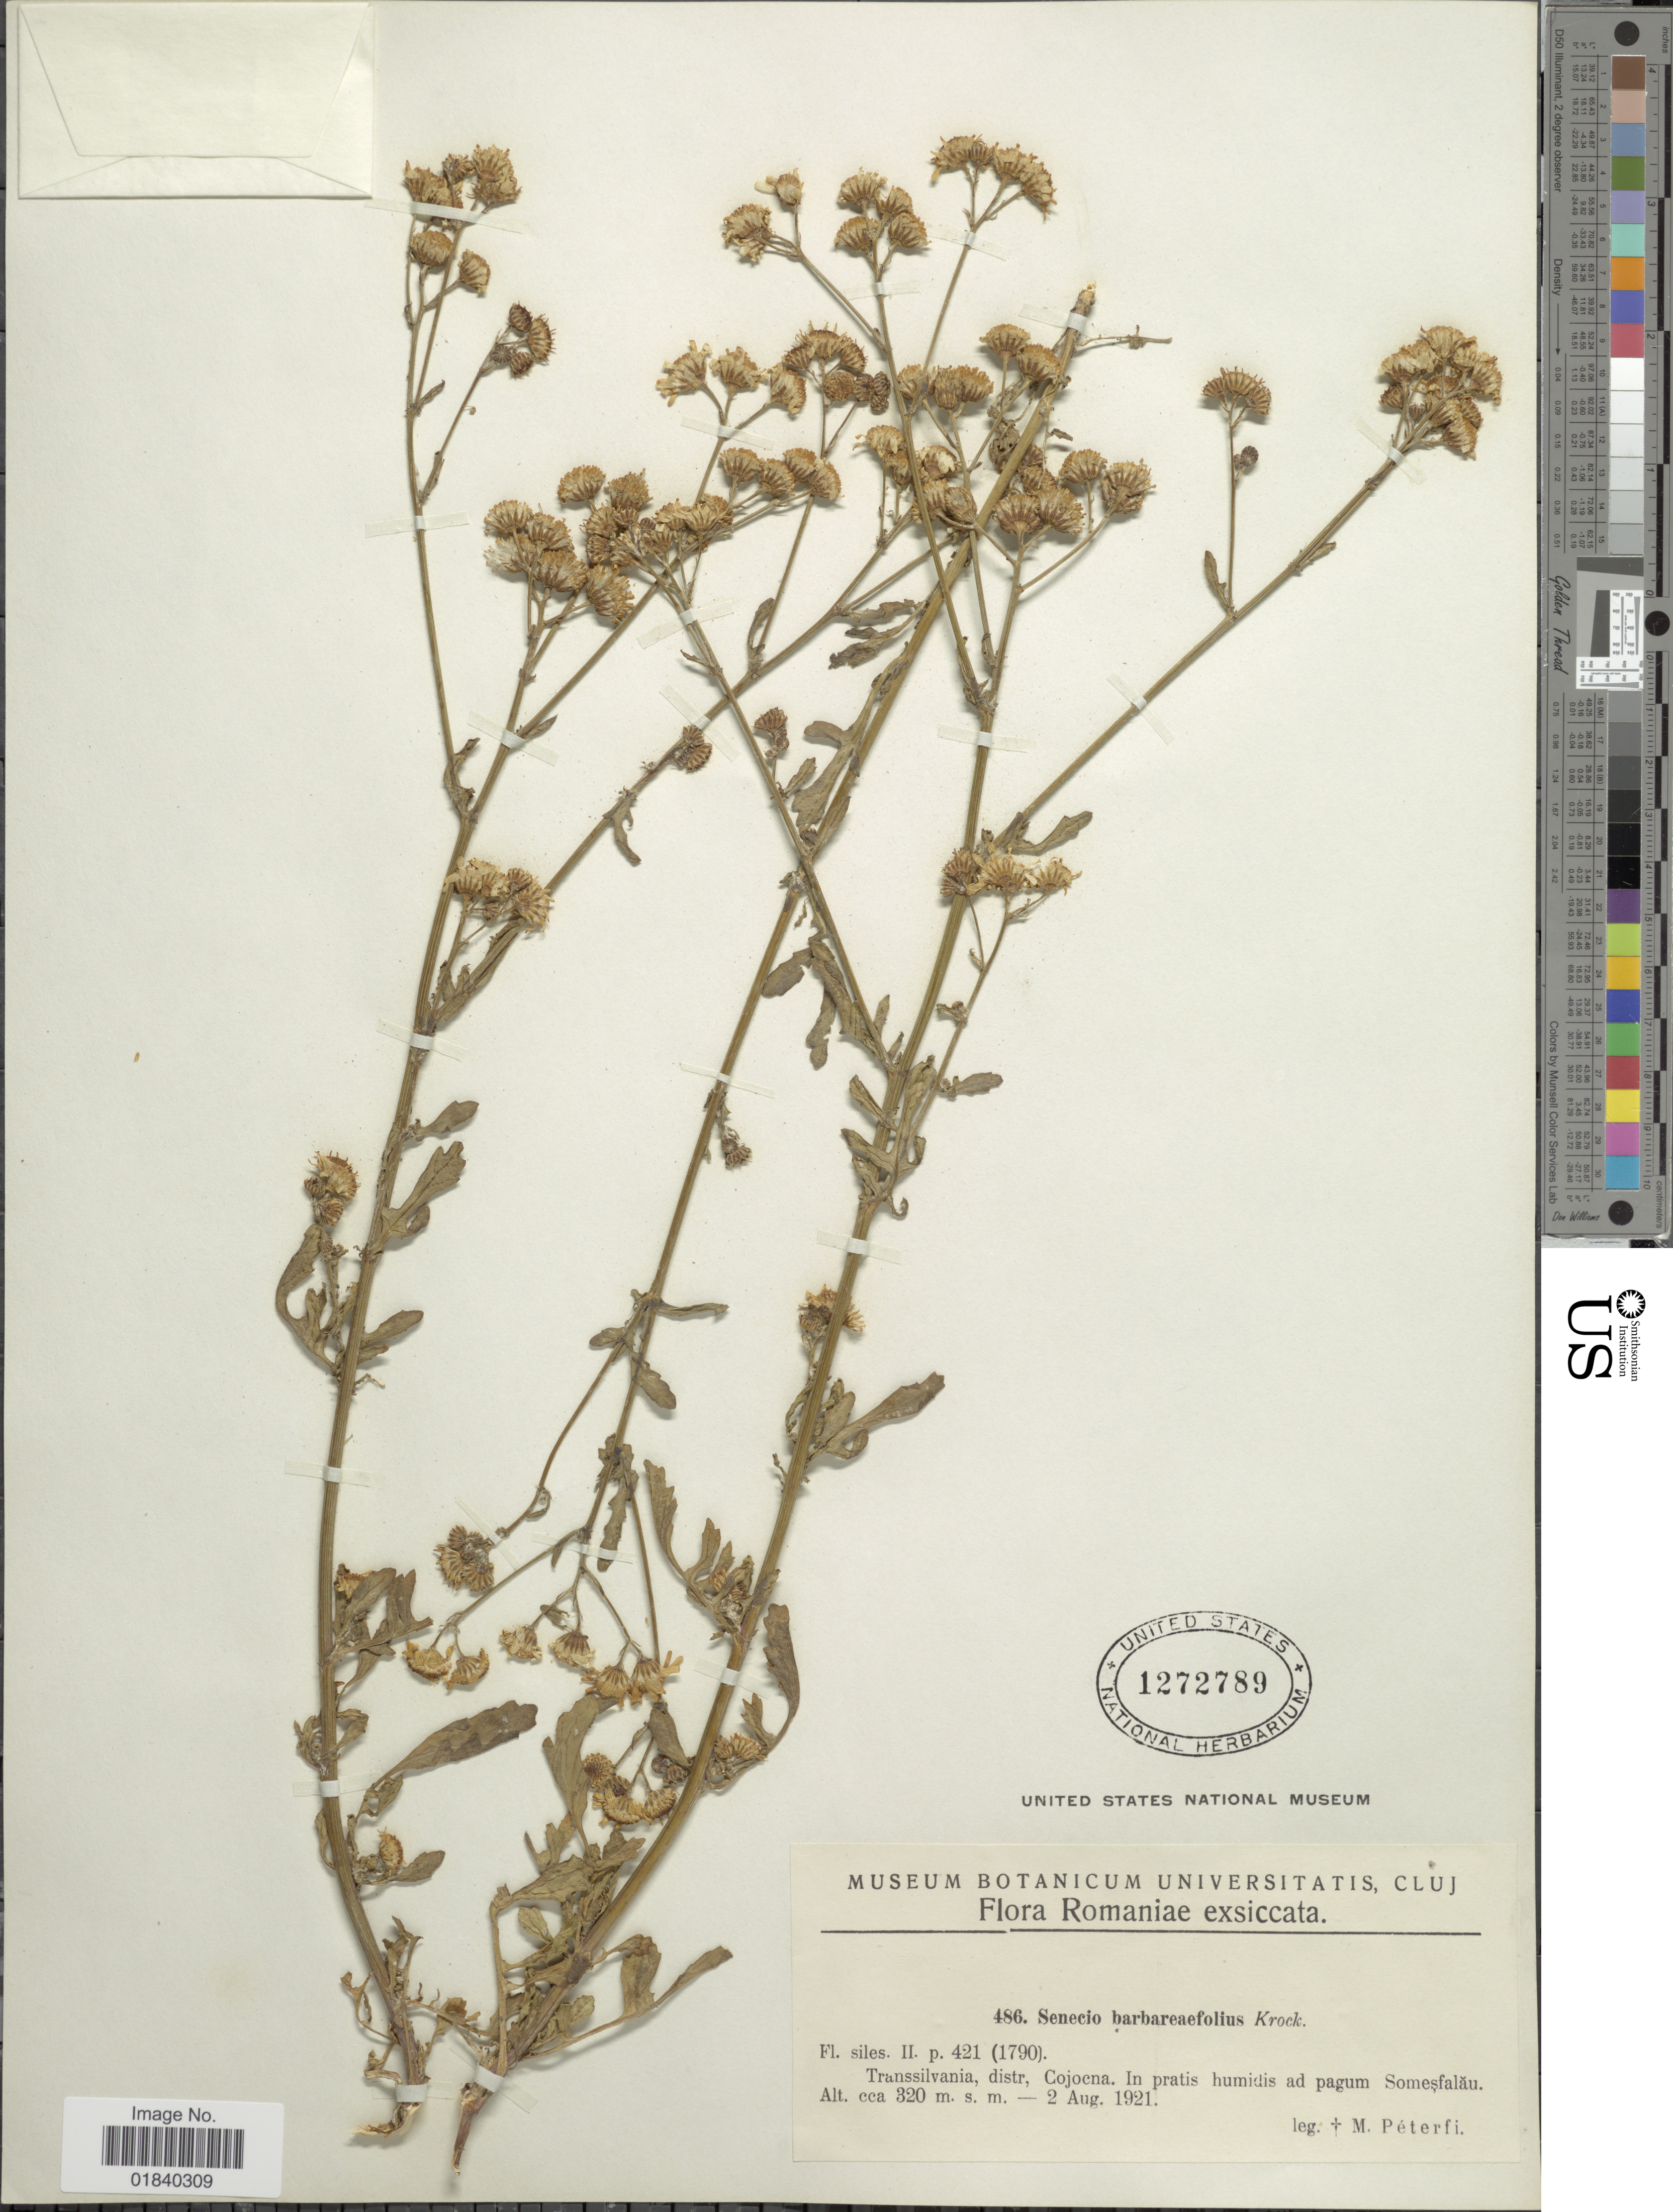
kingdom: Plantae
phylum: Tracheophyta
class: Magnoliopsida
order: Asterales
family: Asteraceae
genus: Senecio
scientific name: Senecio barbareifolius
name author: Turcz.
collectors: M. Péterfi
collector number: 486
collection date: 1921-08-02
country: Romania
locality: Transsilvania, distr. Cojocna. In pratis humidis ad pagum Somesfalau.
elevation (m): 320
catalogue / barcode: US 1272789